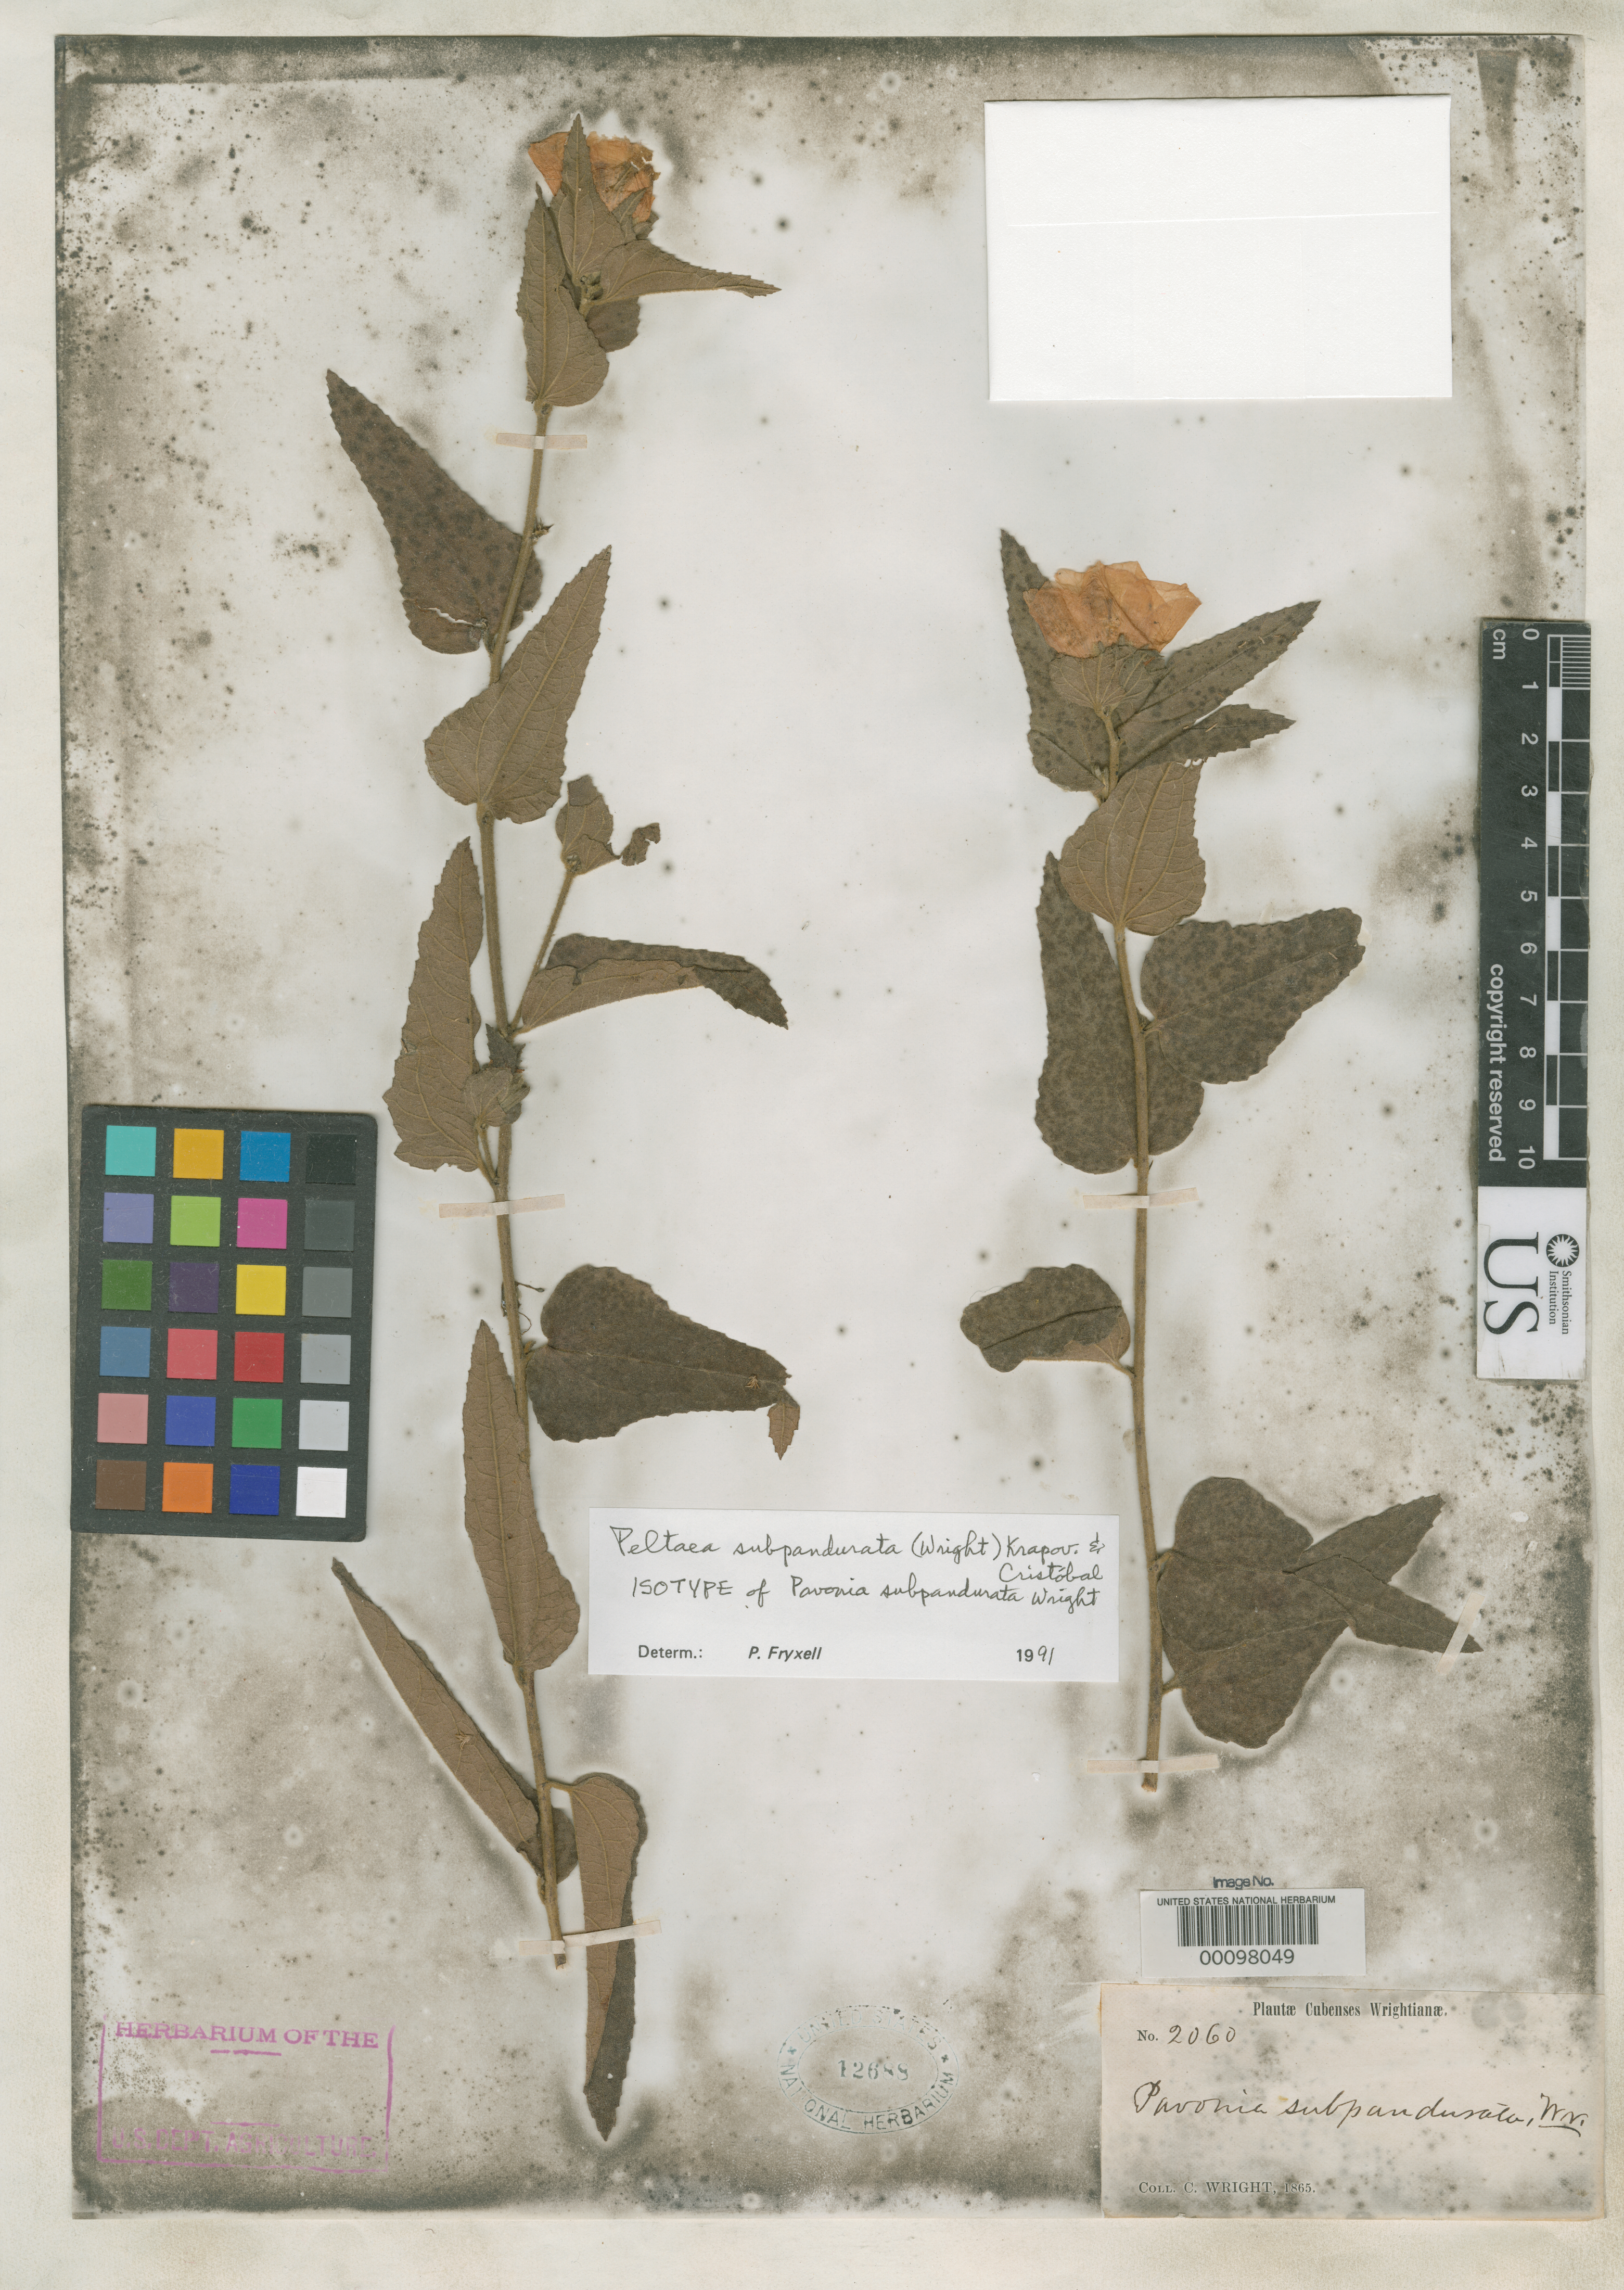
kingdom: Plantae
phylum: Tracheophyta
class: Magnoliopsida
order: Malvales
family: Malvaceae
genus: Pavonia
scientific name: Pavonia subpandurata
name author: C. Wright in Griseb.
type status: Isotype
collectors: C. Wright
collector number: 2060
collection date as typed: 1865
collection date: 1865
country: Cuba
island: Greater Antilles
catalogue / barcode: US 12688